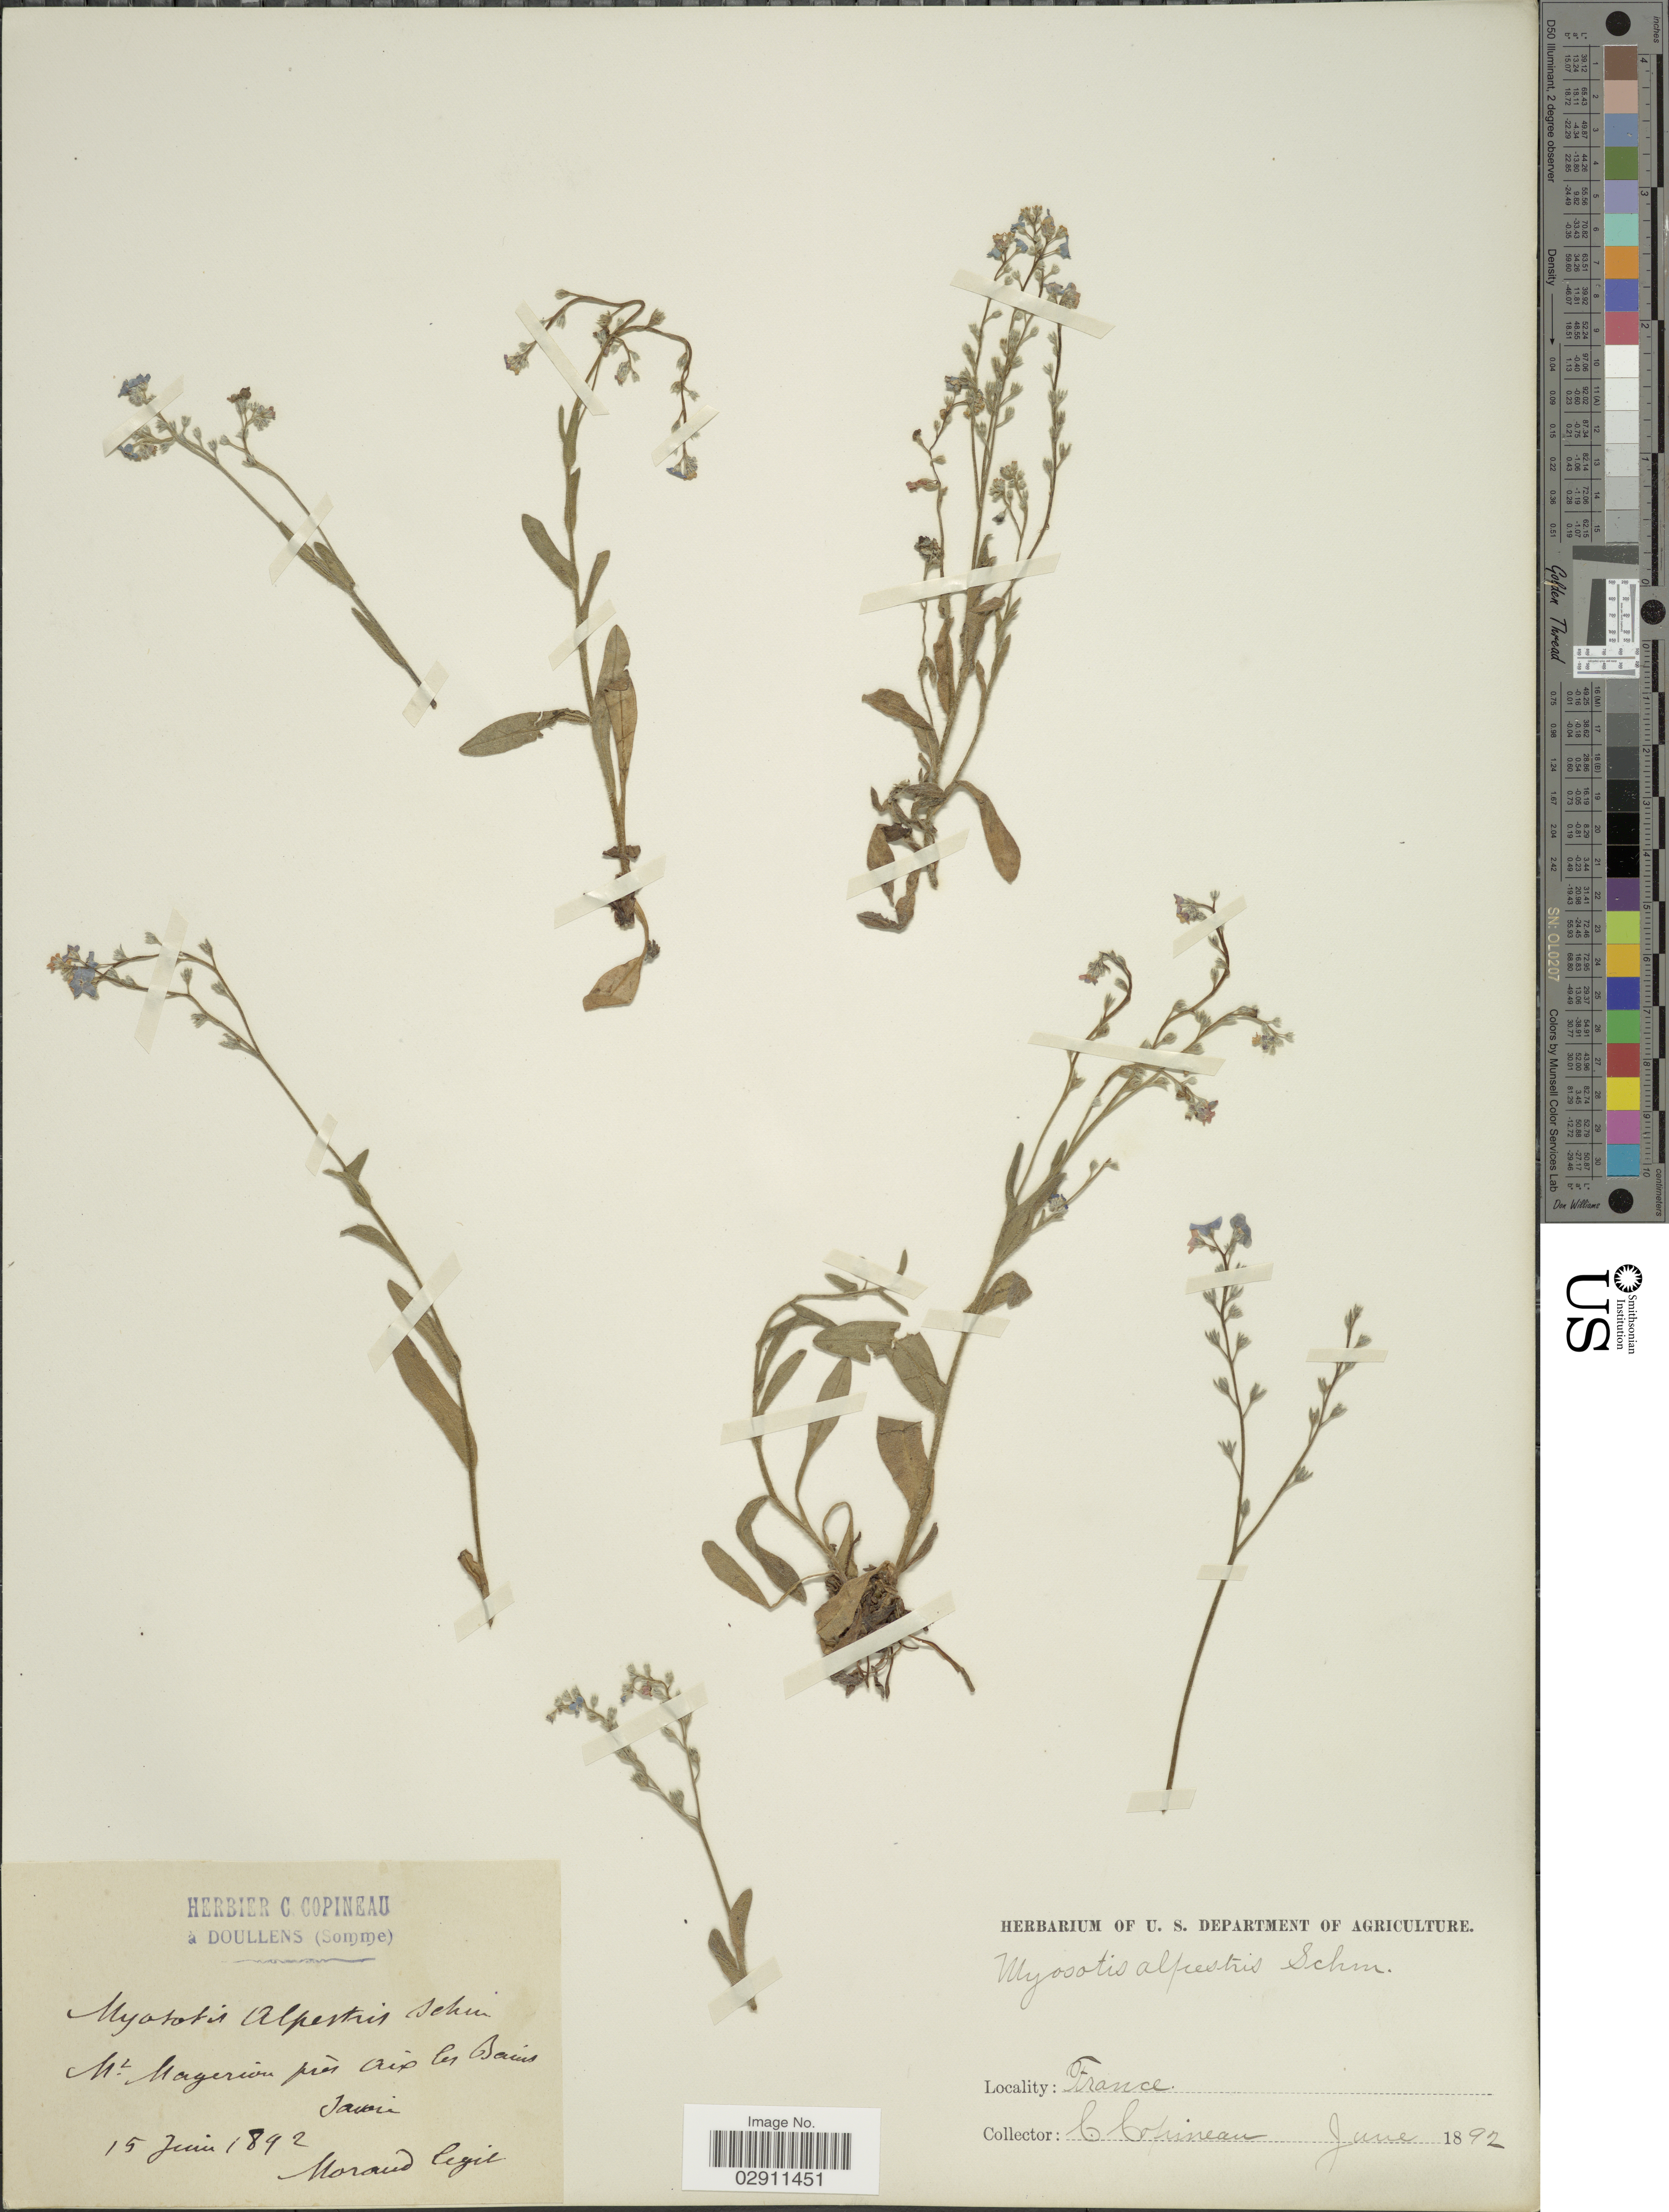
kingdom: Plantae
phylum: Tracheophyta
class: Magnoliopsida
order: Boraginales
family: Boraginaceae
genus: Myosotis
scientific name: Myosotis alpestris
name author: F.W. Schmidt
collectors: C. Copineau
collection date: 1892-06-15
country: France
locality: Mt. Magerion prés aux les Bains.